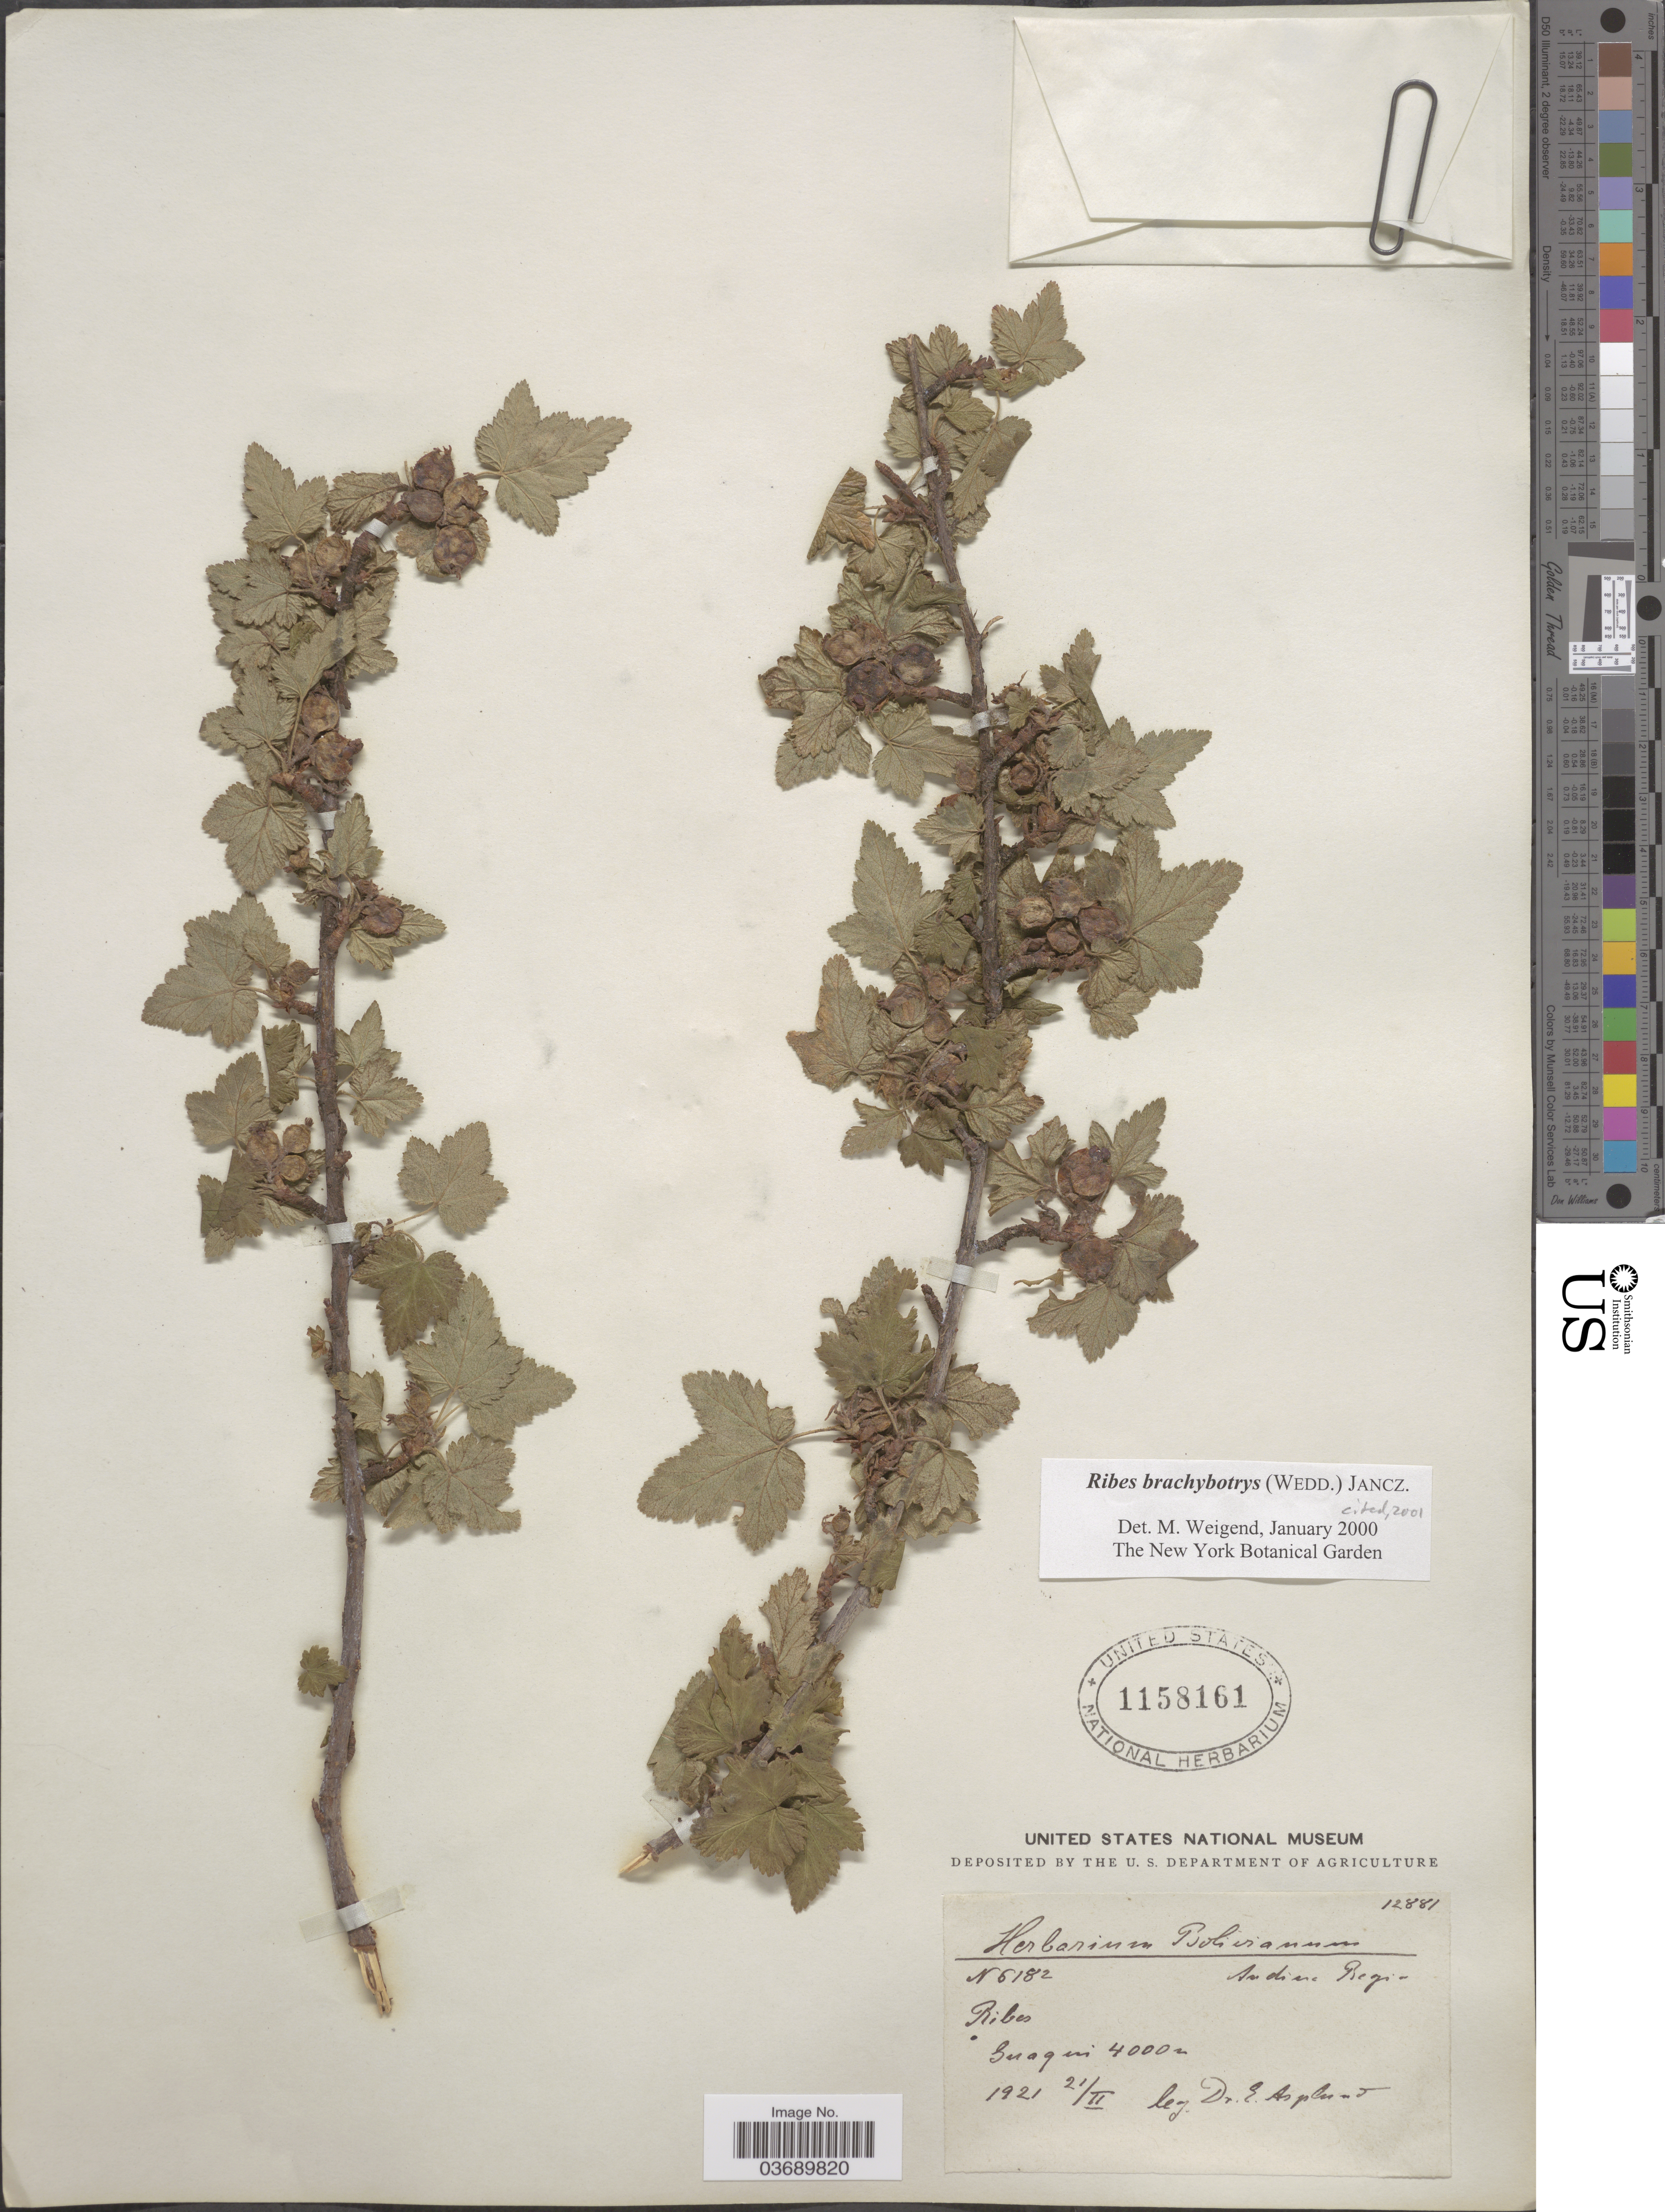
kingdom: Plantae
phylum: Tracheophyta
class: Magnoliopsida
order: Saxifragales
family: Grossulariaceae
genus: Ribes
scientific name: Ribes brachybotrys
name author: (Wedd.) Jancz.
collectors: E. Asplund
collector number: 6182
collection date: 1921-02-21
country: Bolivia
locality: Andine Region. Guaqui.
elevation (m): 4000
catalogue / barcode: US 1158161